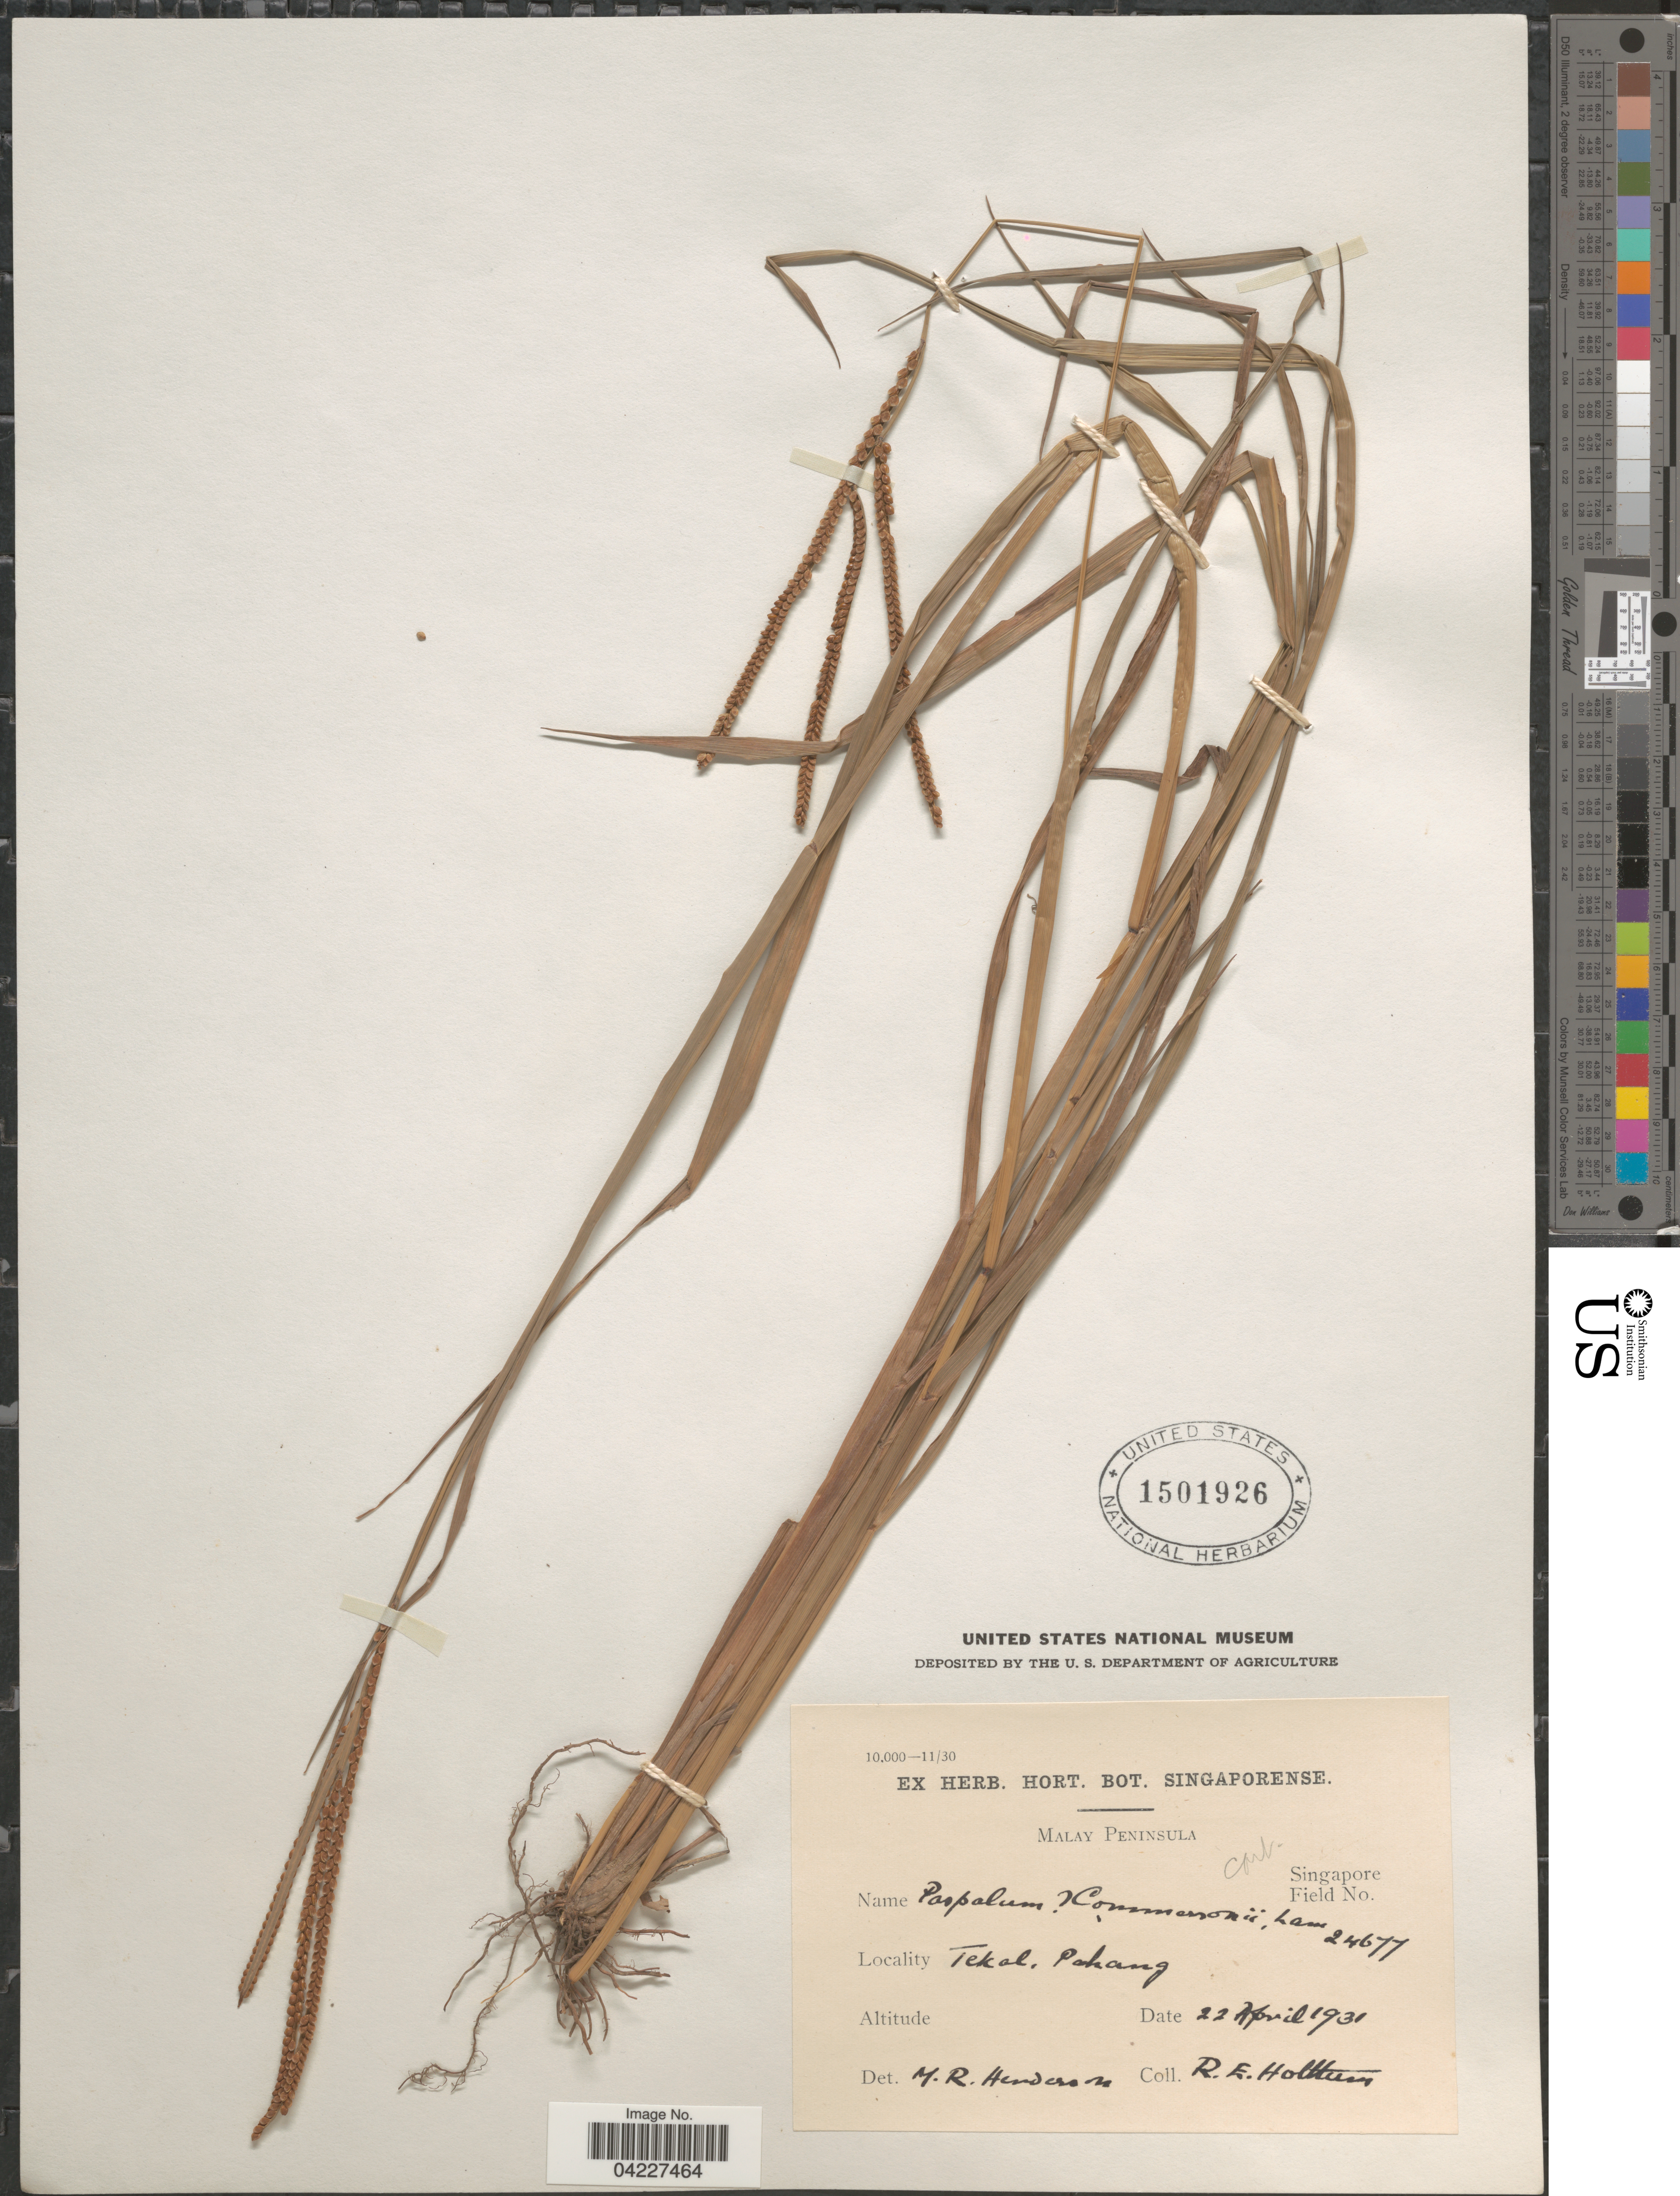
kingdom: Plantae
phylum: Tracheophyta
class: Liliopsida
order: Poales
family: Poaceae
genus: Paspalum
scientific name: Paspalum scrobiculatum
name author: L.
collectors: R. E. Holttum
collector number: Singapore Field 24677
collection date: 1931-04-22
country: Malaysia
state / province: Pahang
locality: Malay Peninsula. Tekal.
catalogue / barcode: US 1501926